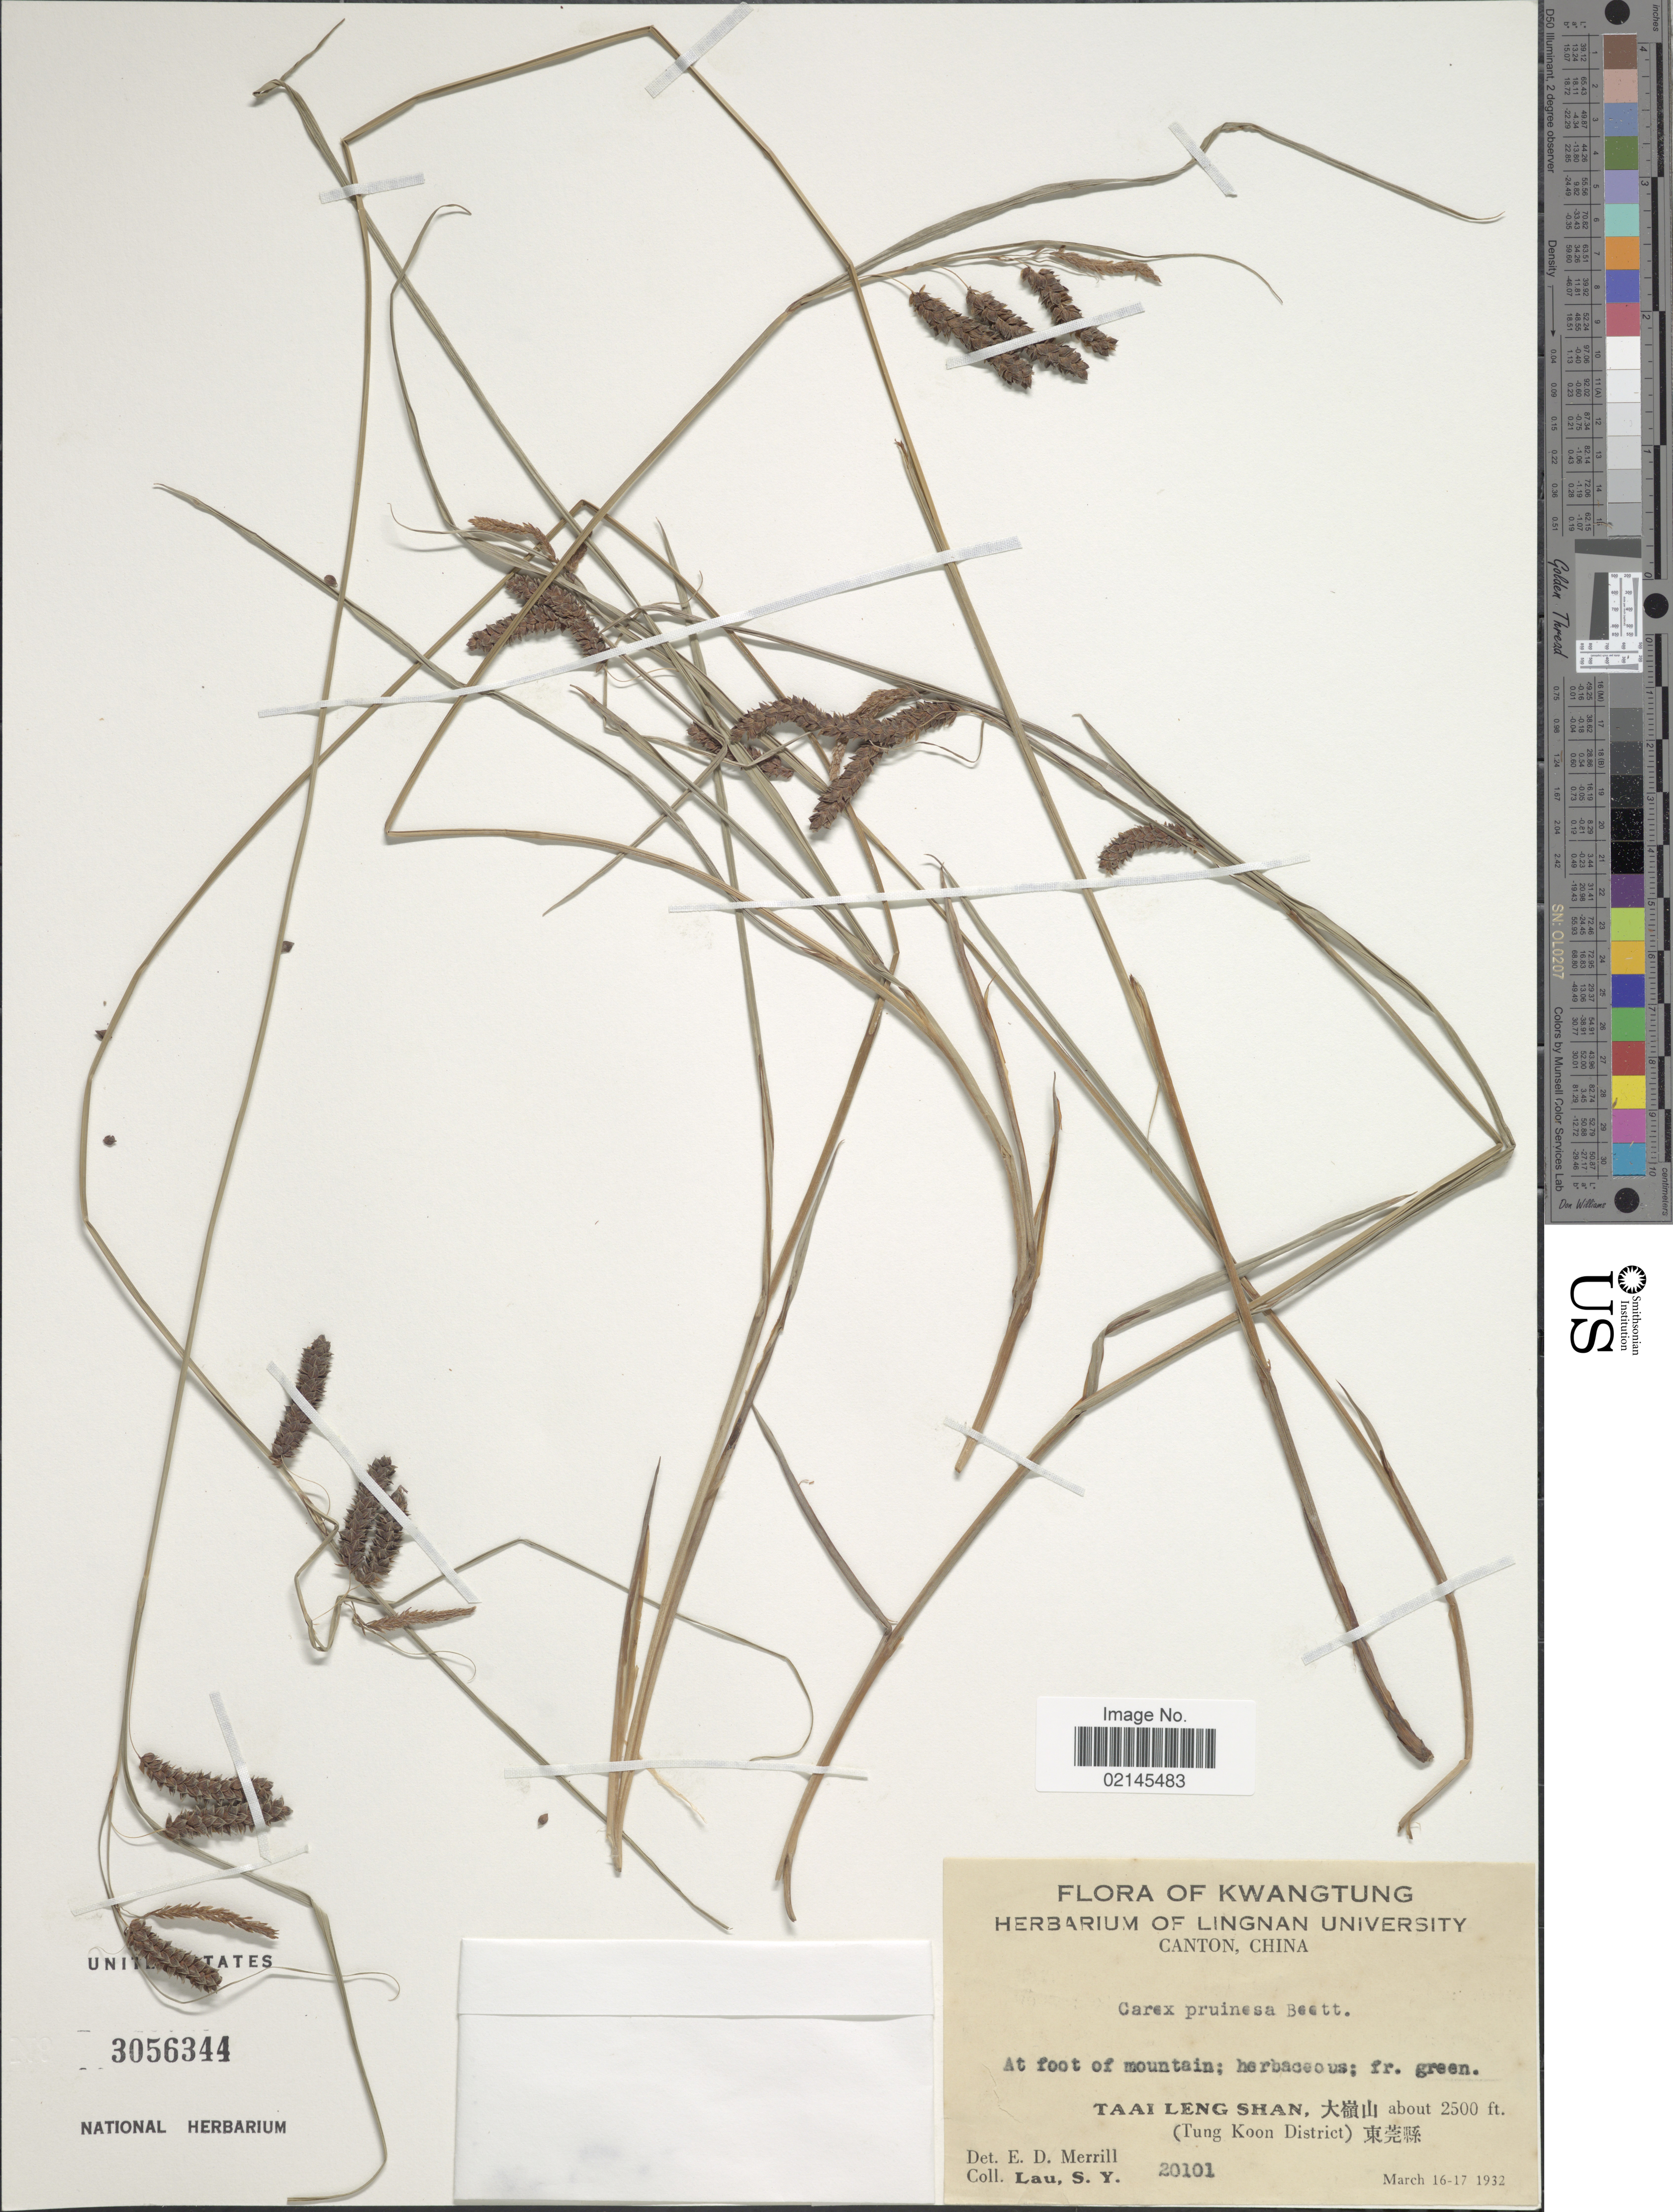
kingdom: Plantae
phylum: Tracheophyta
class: Liliopsida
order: Poales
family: Cyperaceae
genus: Carex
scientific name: Carex pruinosa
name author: Boott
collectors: S. Y. Lau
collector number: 20101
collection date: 1932-03-16/1932-03-17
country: China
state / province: Guangdong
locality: Kwangtung,Taai Leng Shan, Tung Koon District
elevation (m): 762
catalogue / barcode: US 3056344